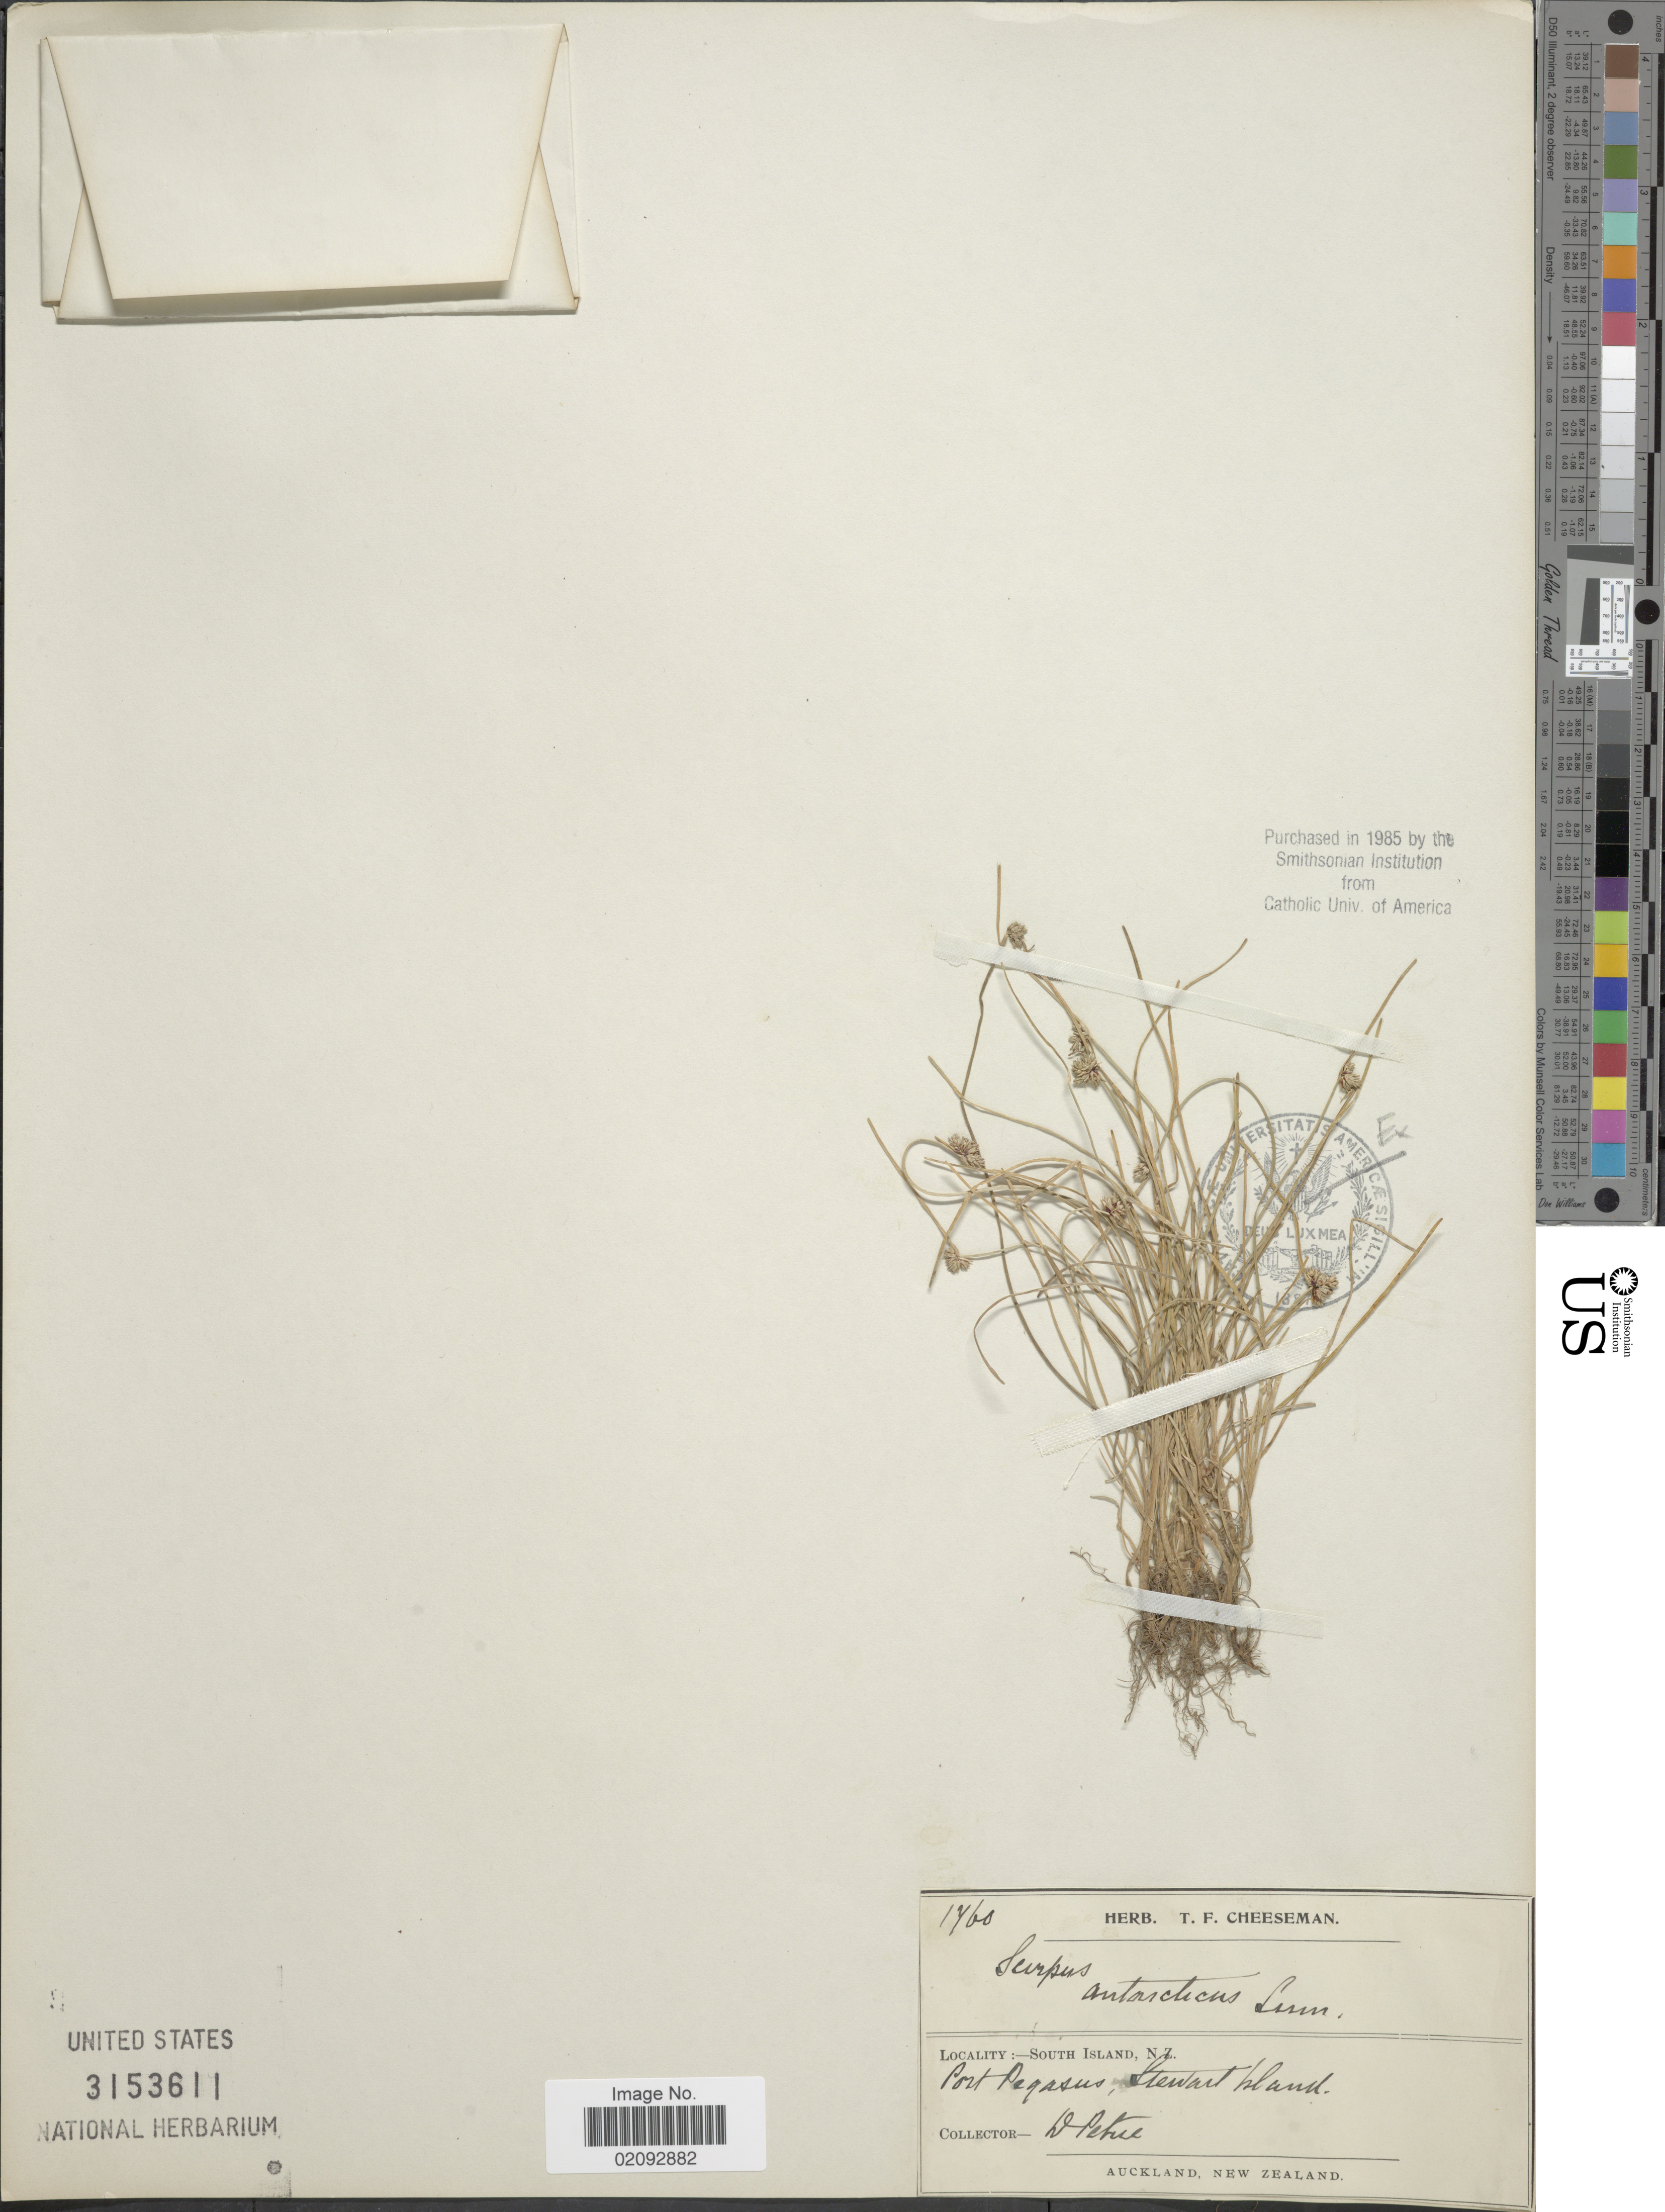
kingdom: Plantae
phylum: Tracheophyta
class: Liliopsida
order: Poales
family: Cyperaceae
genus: Isolepis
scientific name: Isolepis praetextata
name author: (Edgar) Soják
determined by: Strong, Mark T., (BOT), Smithsonian Institution - National Museum of Natural History (UNITED STATES)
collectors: D. Petrie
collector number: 1760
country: New Zealand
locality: South Island, Port Pegasus, Stewart Island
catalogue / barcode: US 3153611